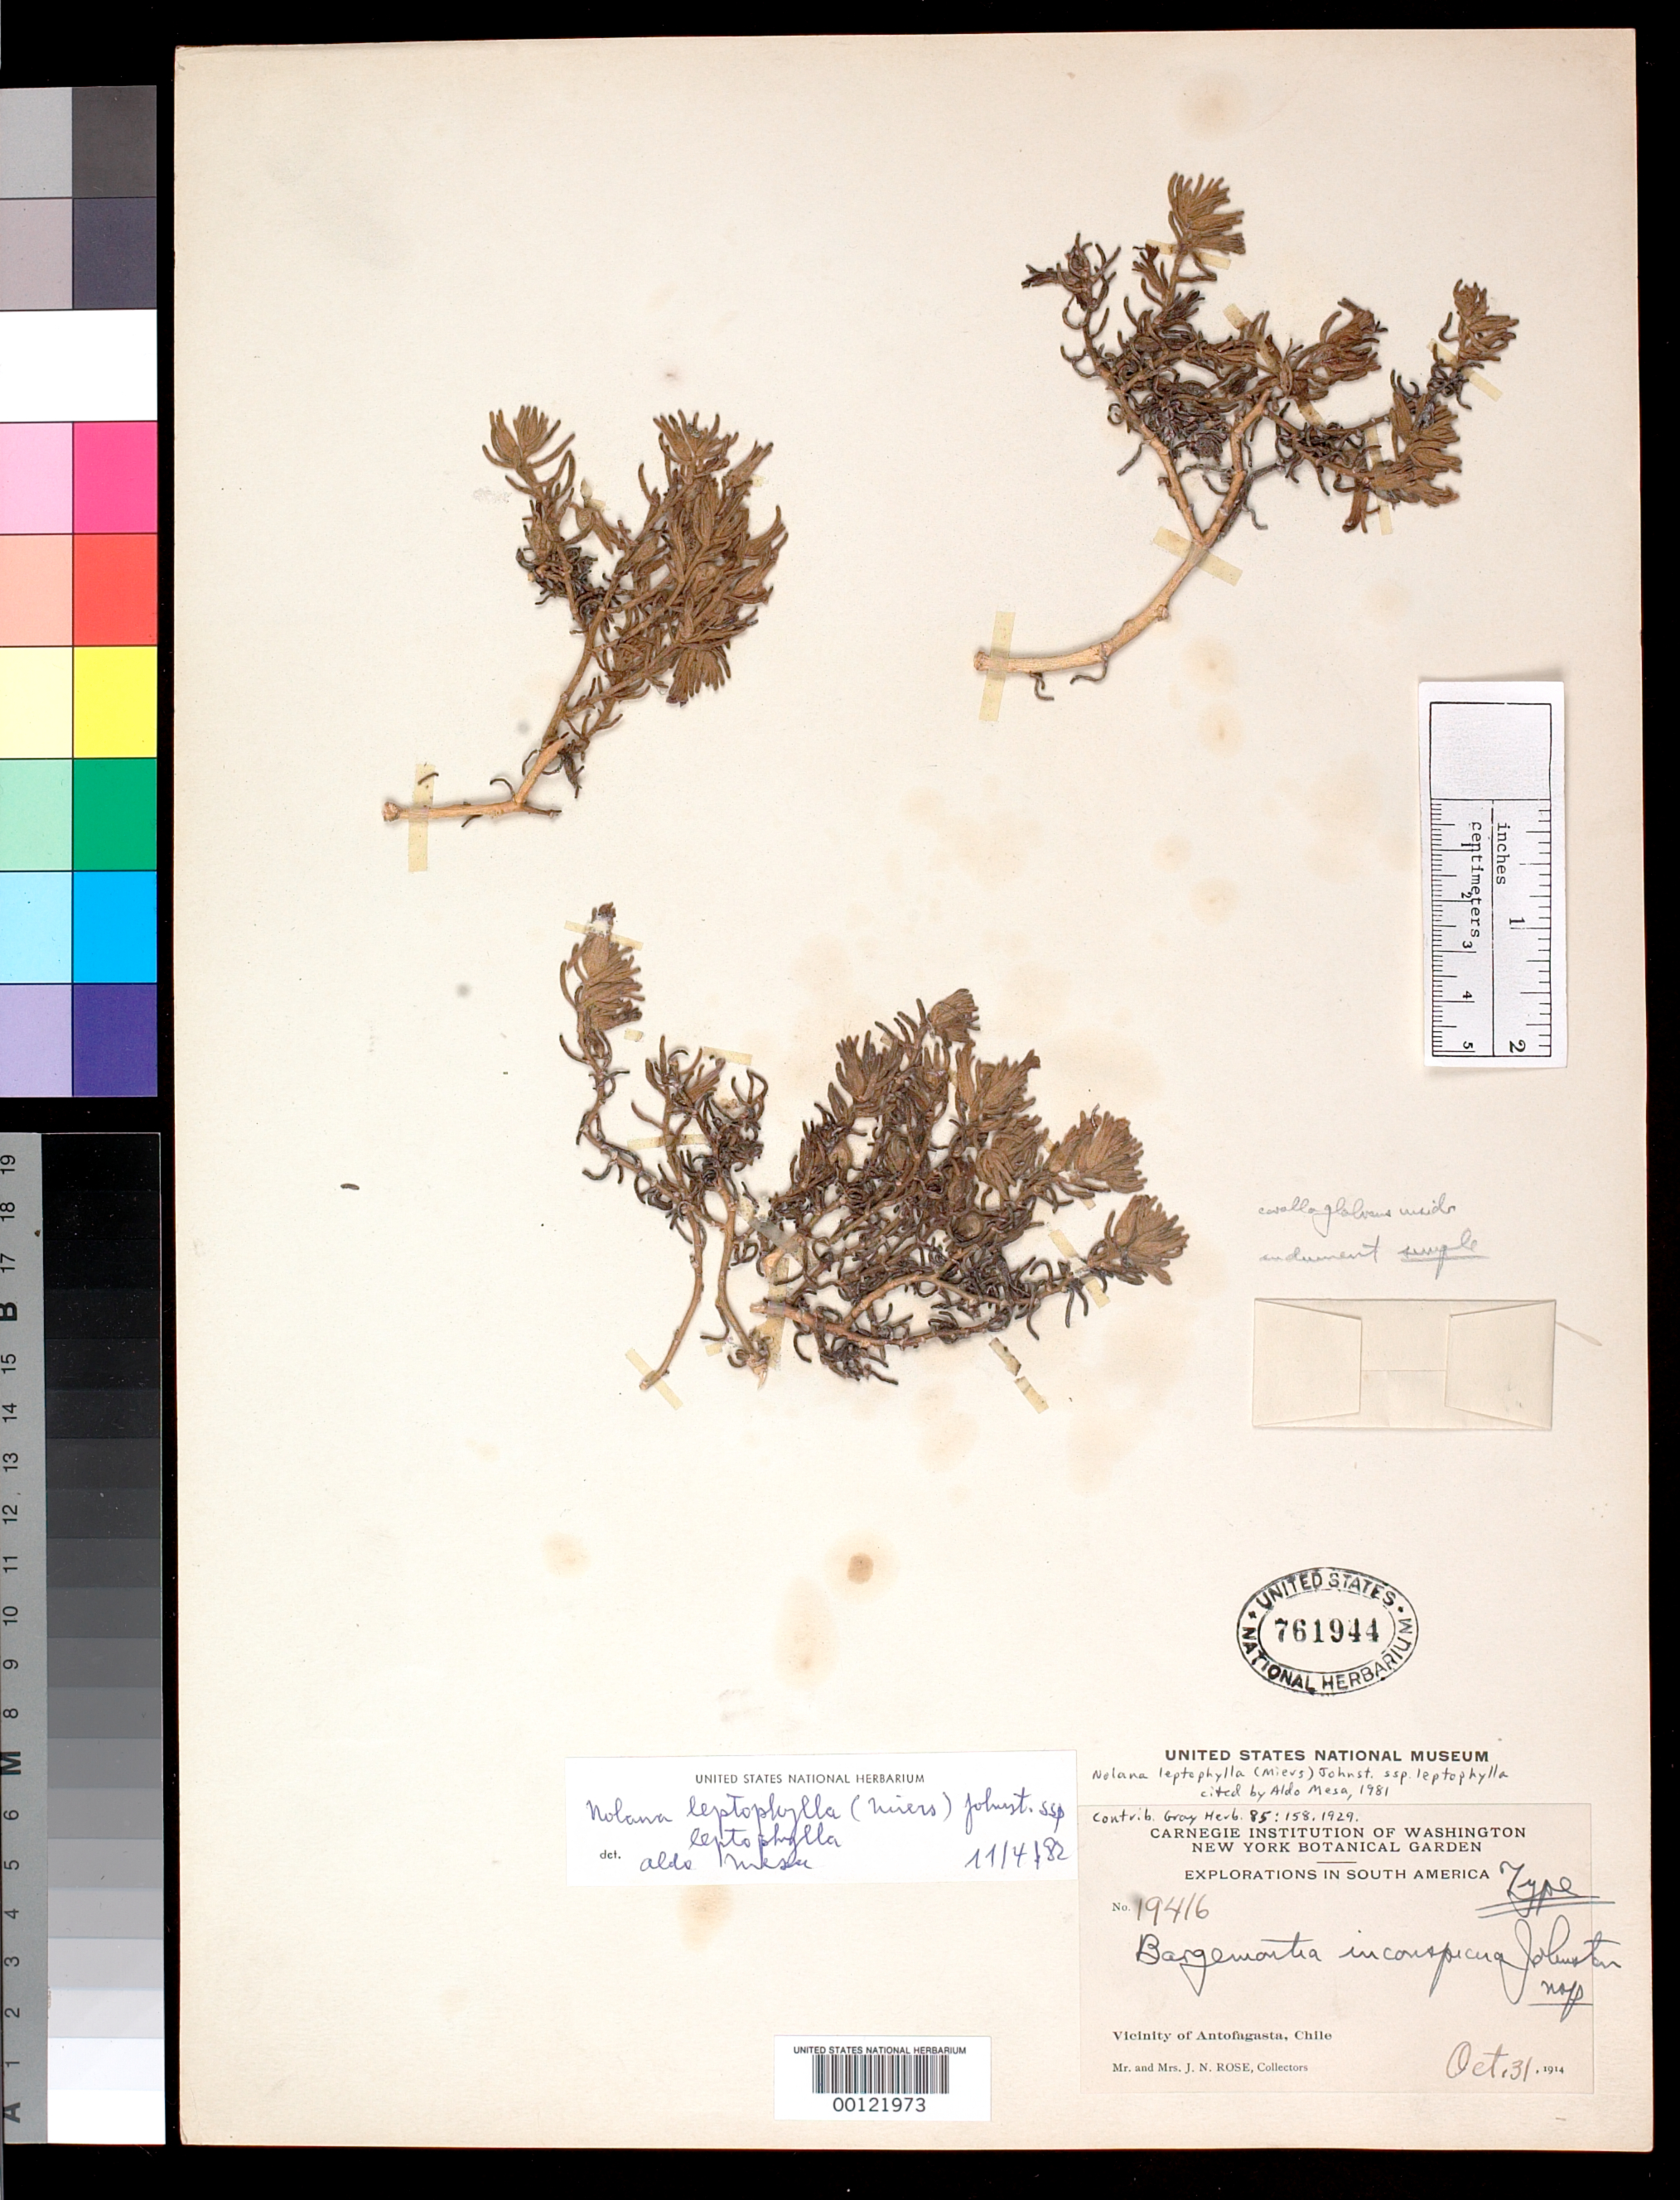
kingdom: Plantae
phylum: Tracheophyta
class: Magnoliopsida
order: Solanales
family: Solanaceae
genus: Bargemontia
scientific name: Bargemontia inconspicua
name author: I.M. Johnst.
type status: Holotype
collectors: J. N. Rose & J. M. Rose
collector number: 19416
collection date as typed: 31 Oct 1914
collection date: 1914-10-31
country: Chile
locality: Vicinity of Antofagasta.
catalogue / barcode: US 761944